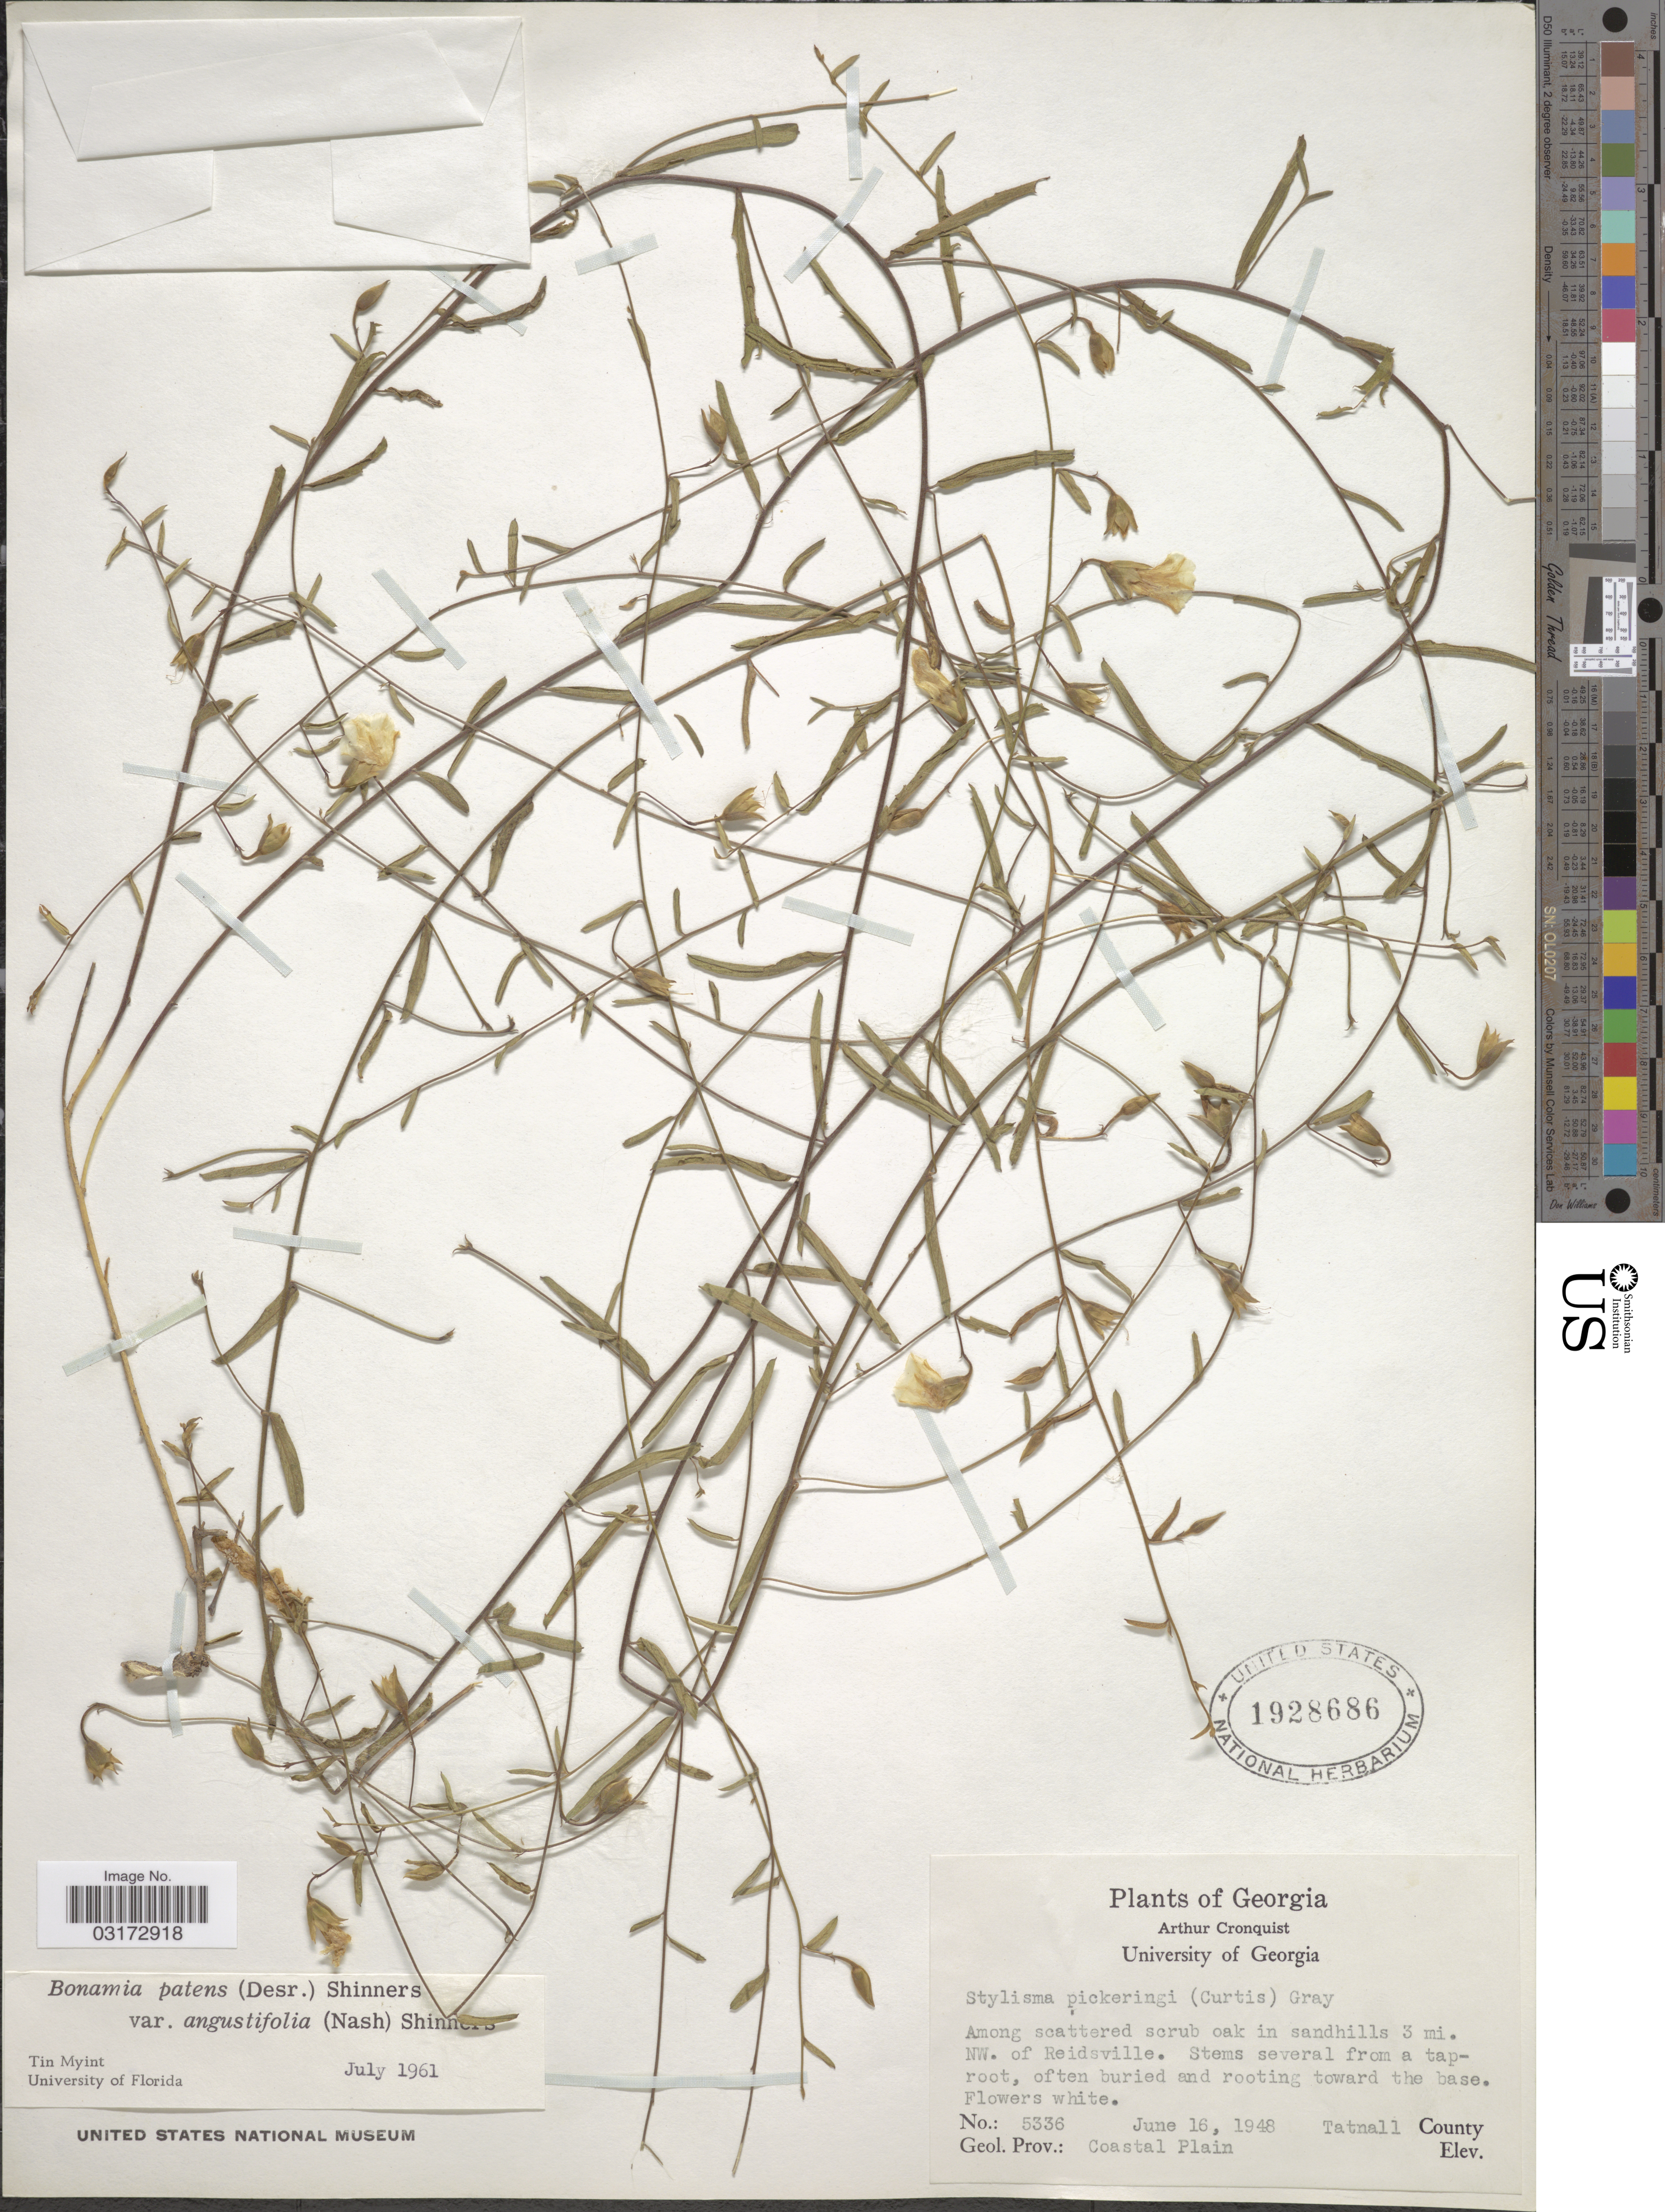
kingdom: Plantae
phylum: Tracheophyta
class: Magnoliopsida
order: Solanales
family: Convolvulaceae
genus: Stylisma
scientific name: Stylisma angustifolia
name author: (Nash) House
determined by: Strong, Mark T., (BOT), Smithsonian Institution - National Museum of Natural History (UNITED STATES)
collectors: A. J. Cronquist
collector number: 5336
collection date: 1948-06-16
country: United States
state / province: Georgia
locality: Among scattered scrub oak in sandhills 3 mi. NW. of Reidsville. Tatnall County, Geol. Prov.: Coastal Plain.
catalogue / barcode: US 1928686